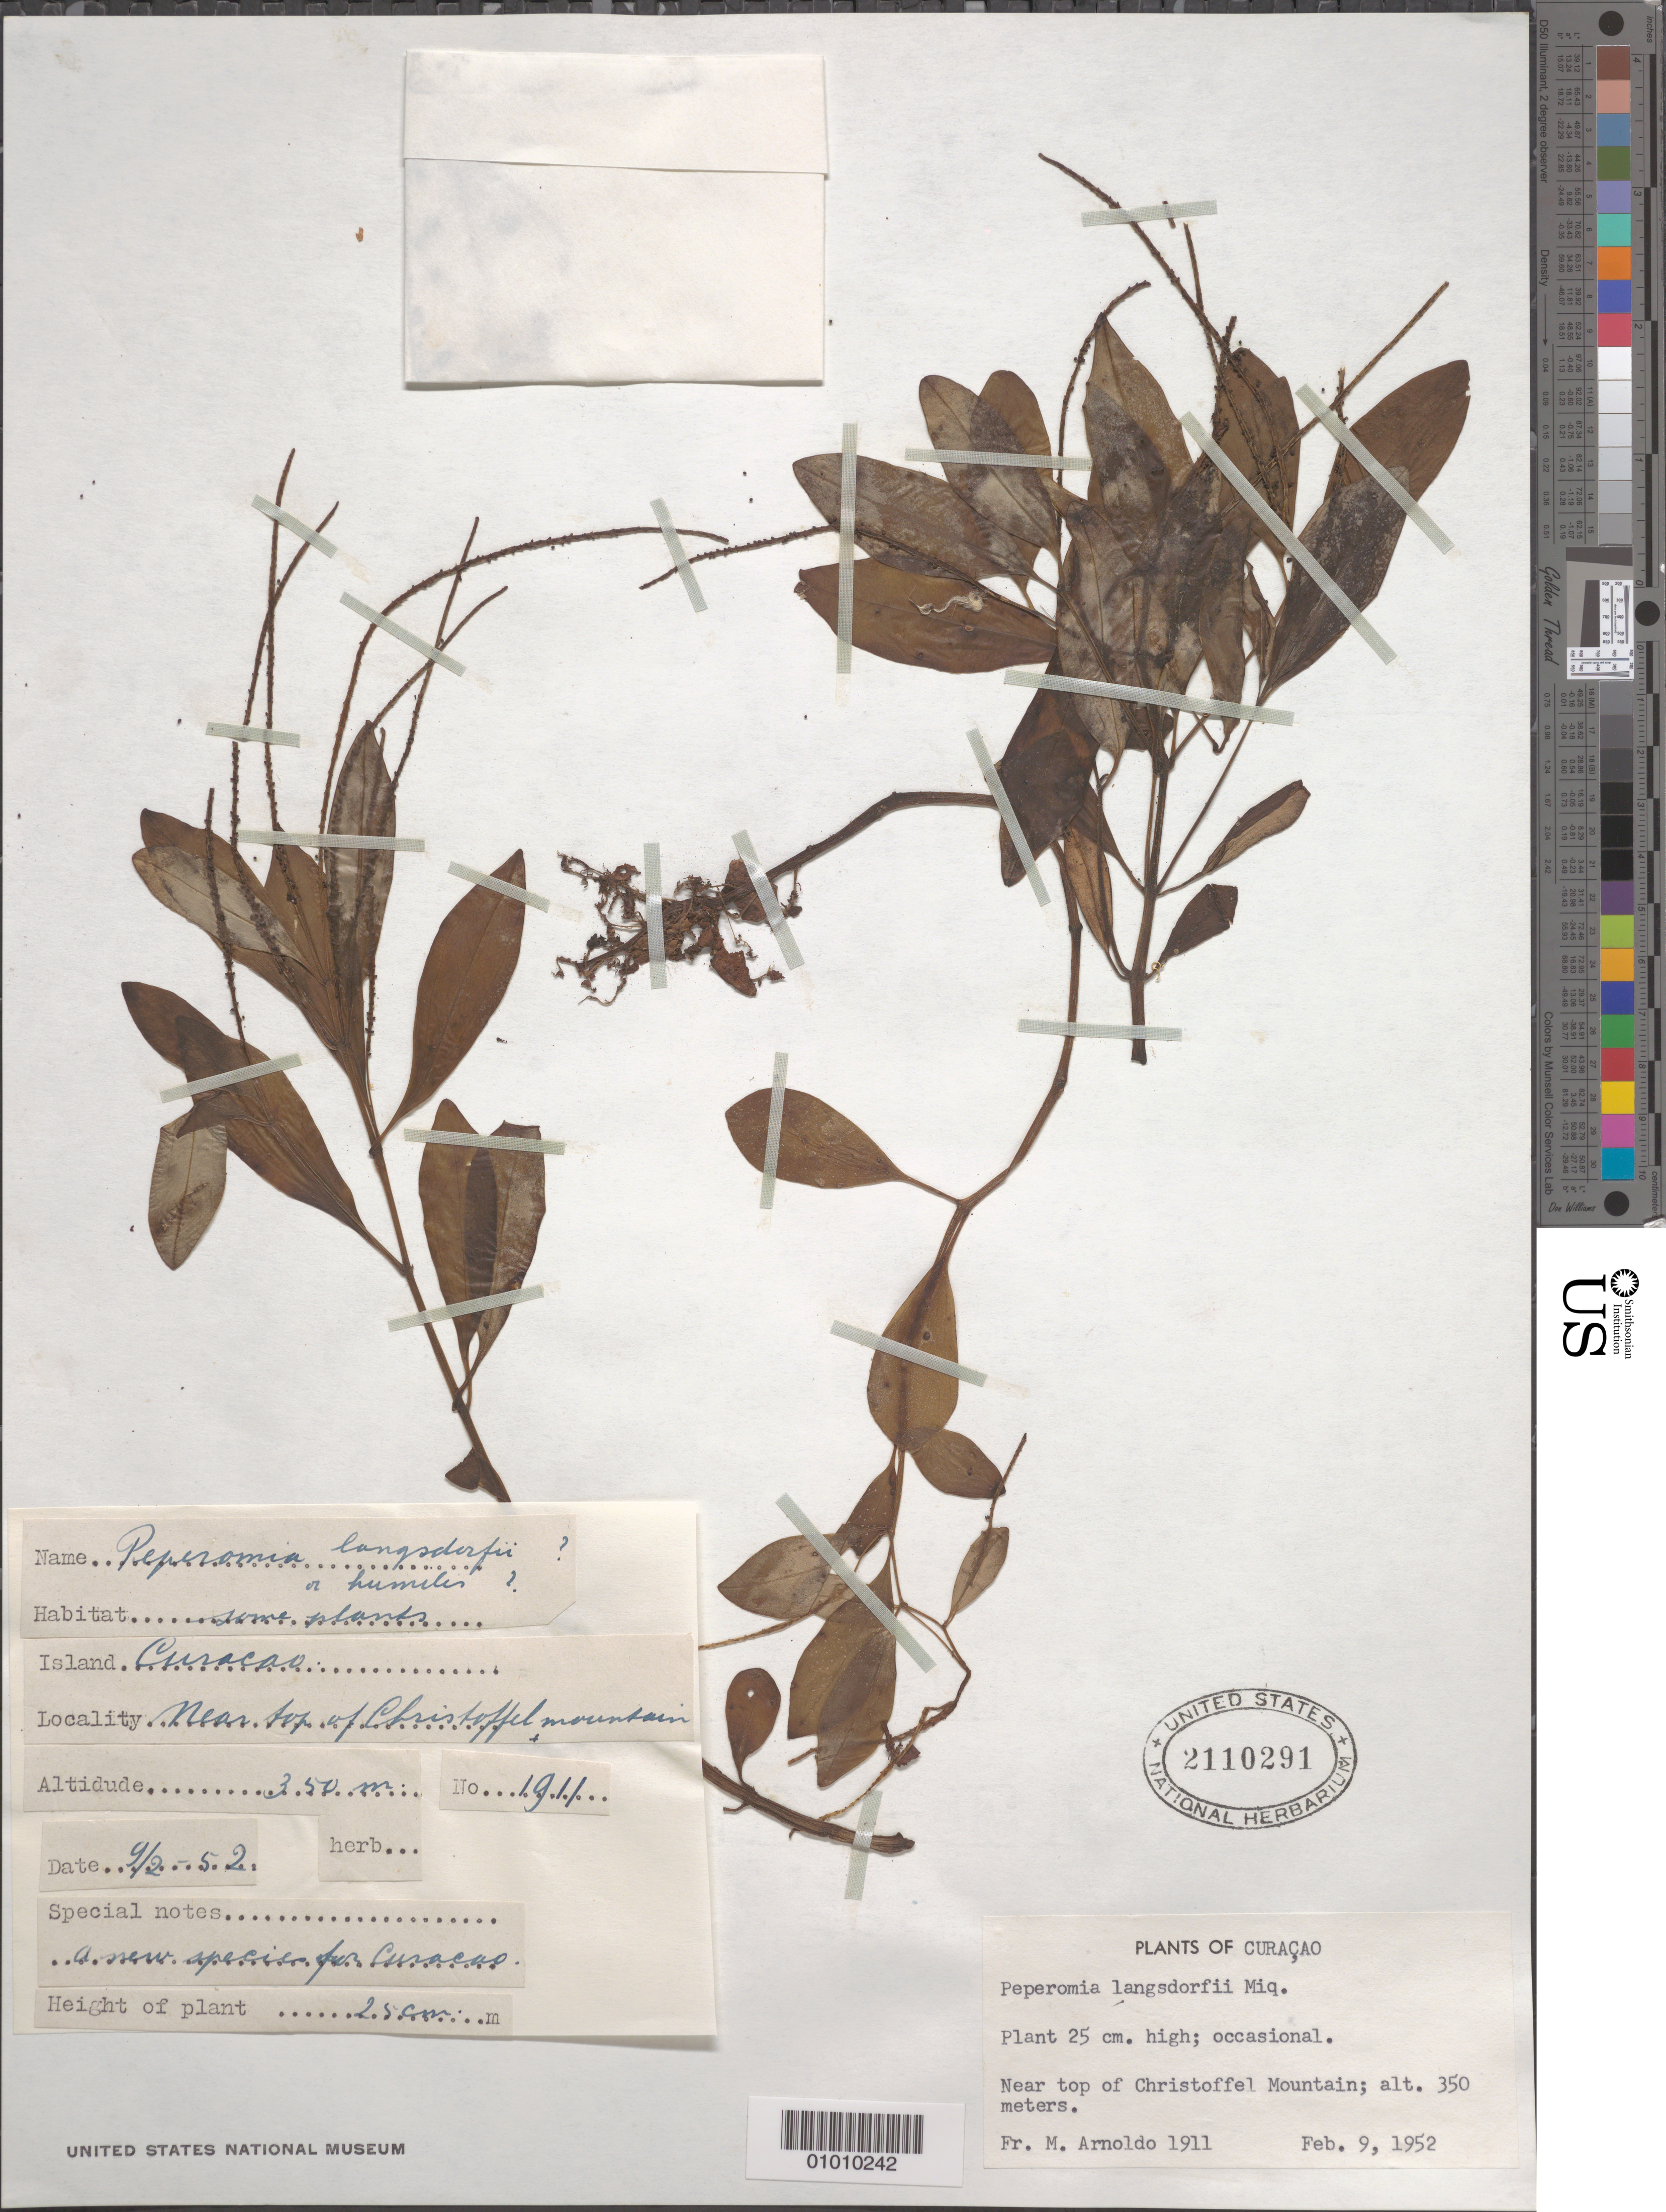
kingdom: Plantae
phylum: Tracheophyta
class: Magnoliopsida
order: Piperales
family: Piperaceae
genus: Peperomia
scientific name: Peperomia langsdorffii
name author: Miq.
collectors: N. Arnoldo-Broeders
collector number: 1911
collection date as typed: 09 Feb 1952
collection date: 1952-02-09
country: Curaçao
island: Curaçao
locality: Near top of Christoffel Mountain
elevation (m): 350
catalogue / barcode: US 2110291